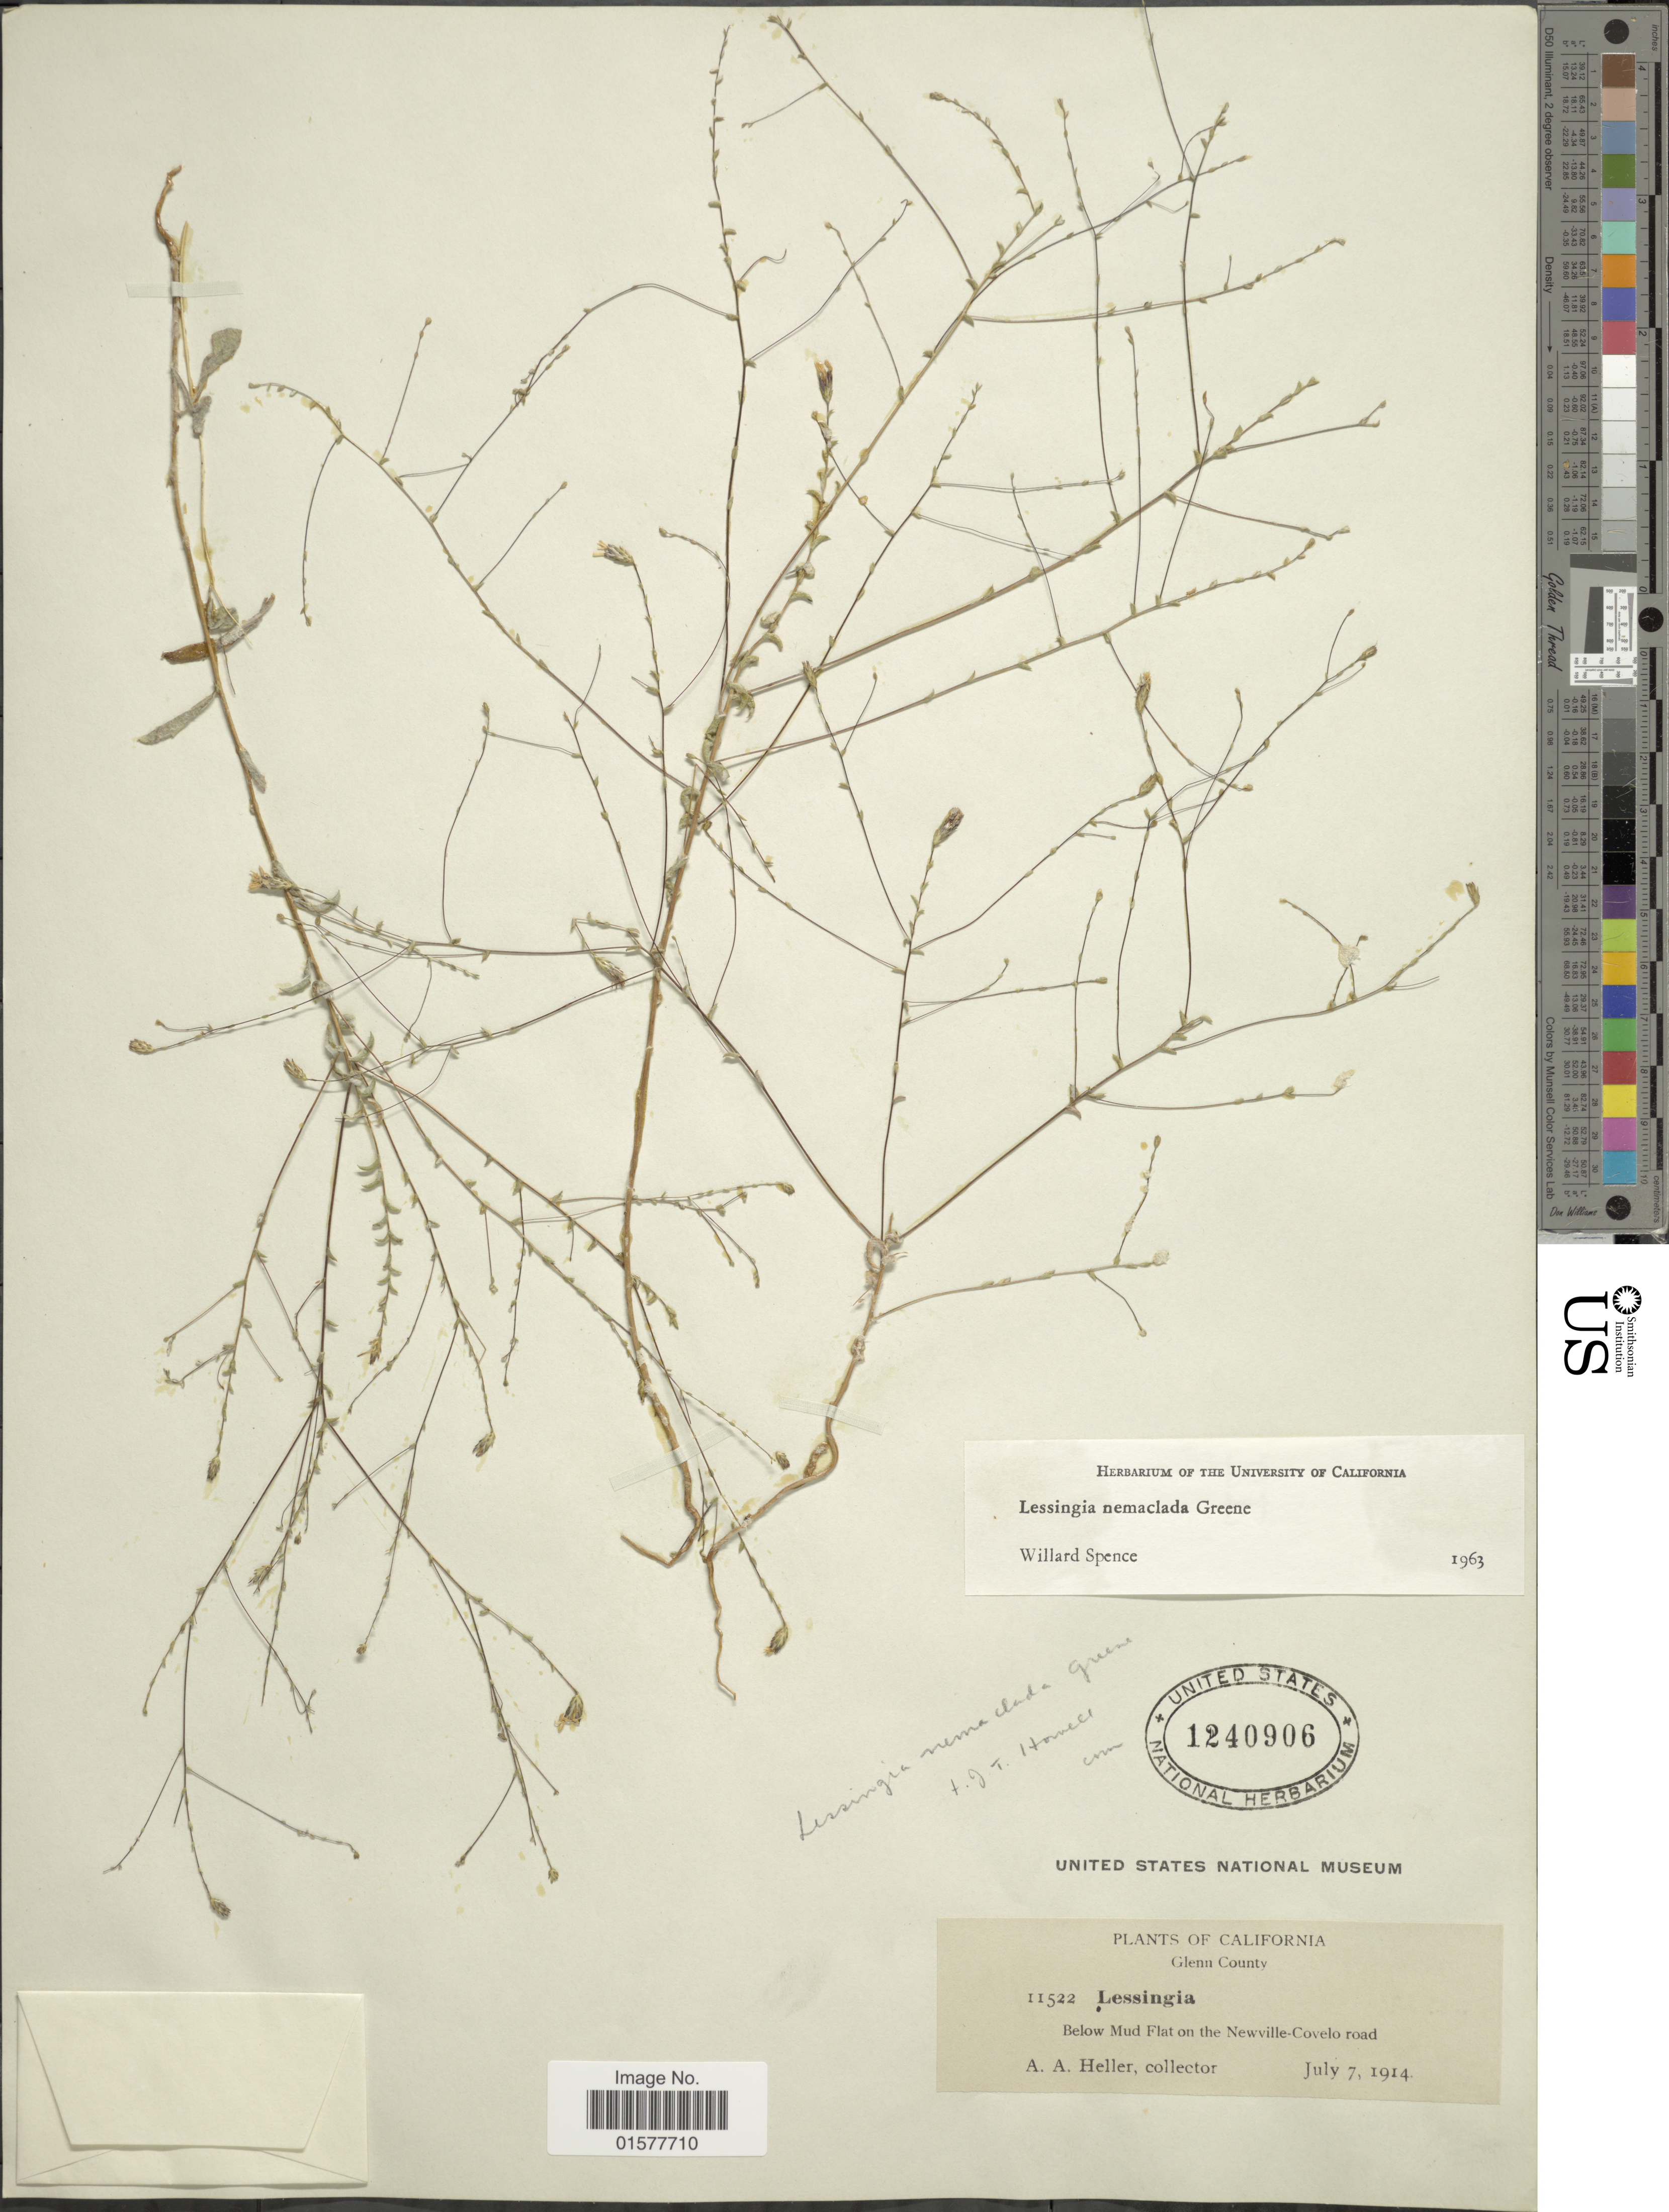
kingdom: Plantae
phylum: Tracheophyta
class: Magnoliopsida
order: Asterales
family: Asteraceae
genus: Lessingia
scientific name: Lessingia nemaclada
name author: Greene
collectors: A. A. Heller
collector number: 11522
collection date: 1914-07-07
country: United States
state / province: California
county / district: Glenn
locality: Glenn County, Below Mud Flat on the Newville-Covelo road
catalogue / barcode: US 1240906